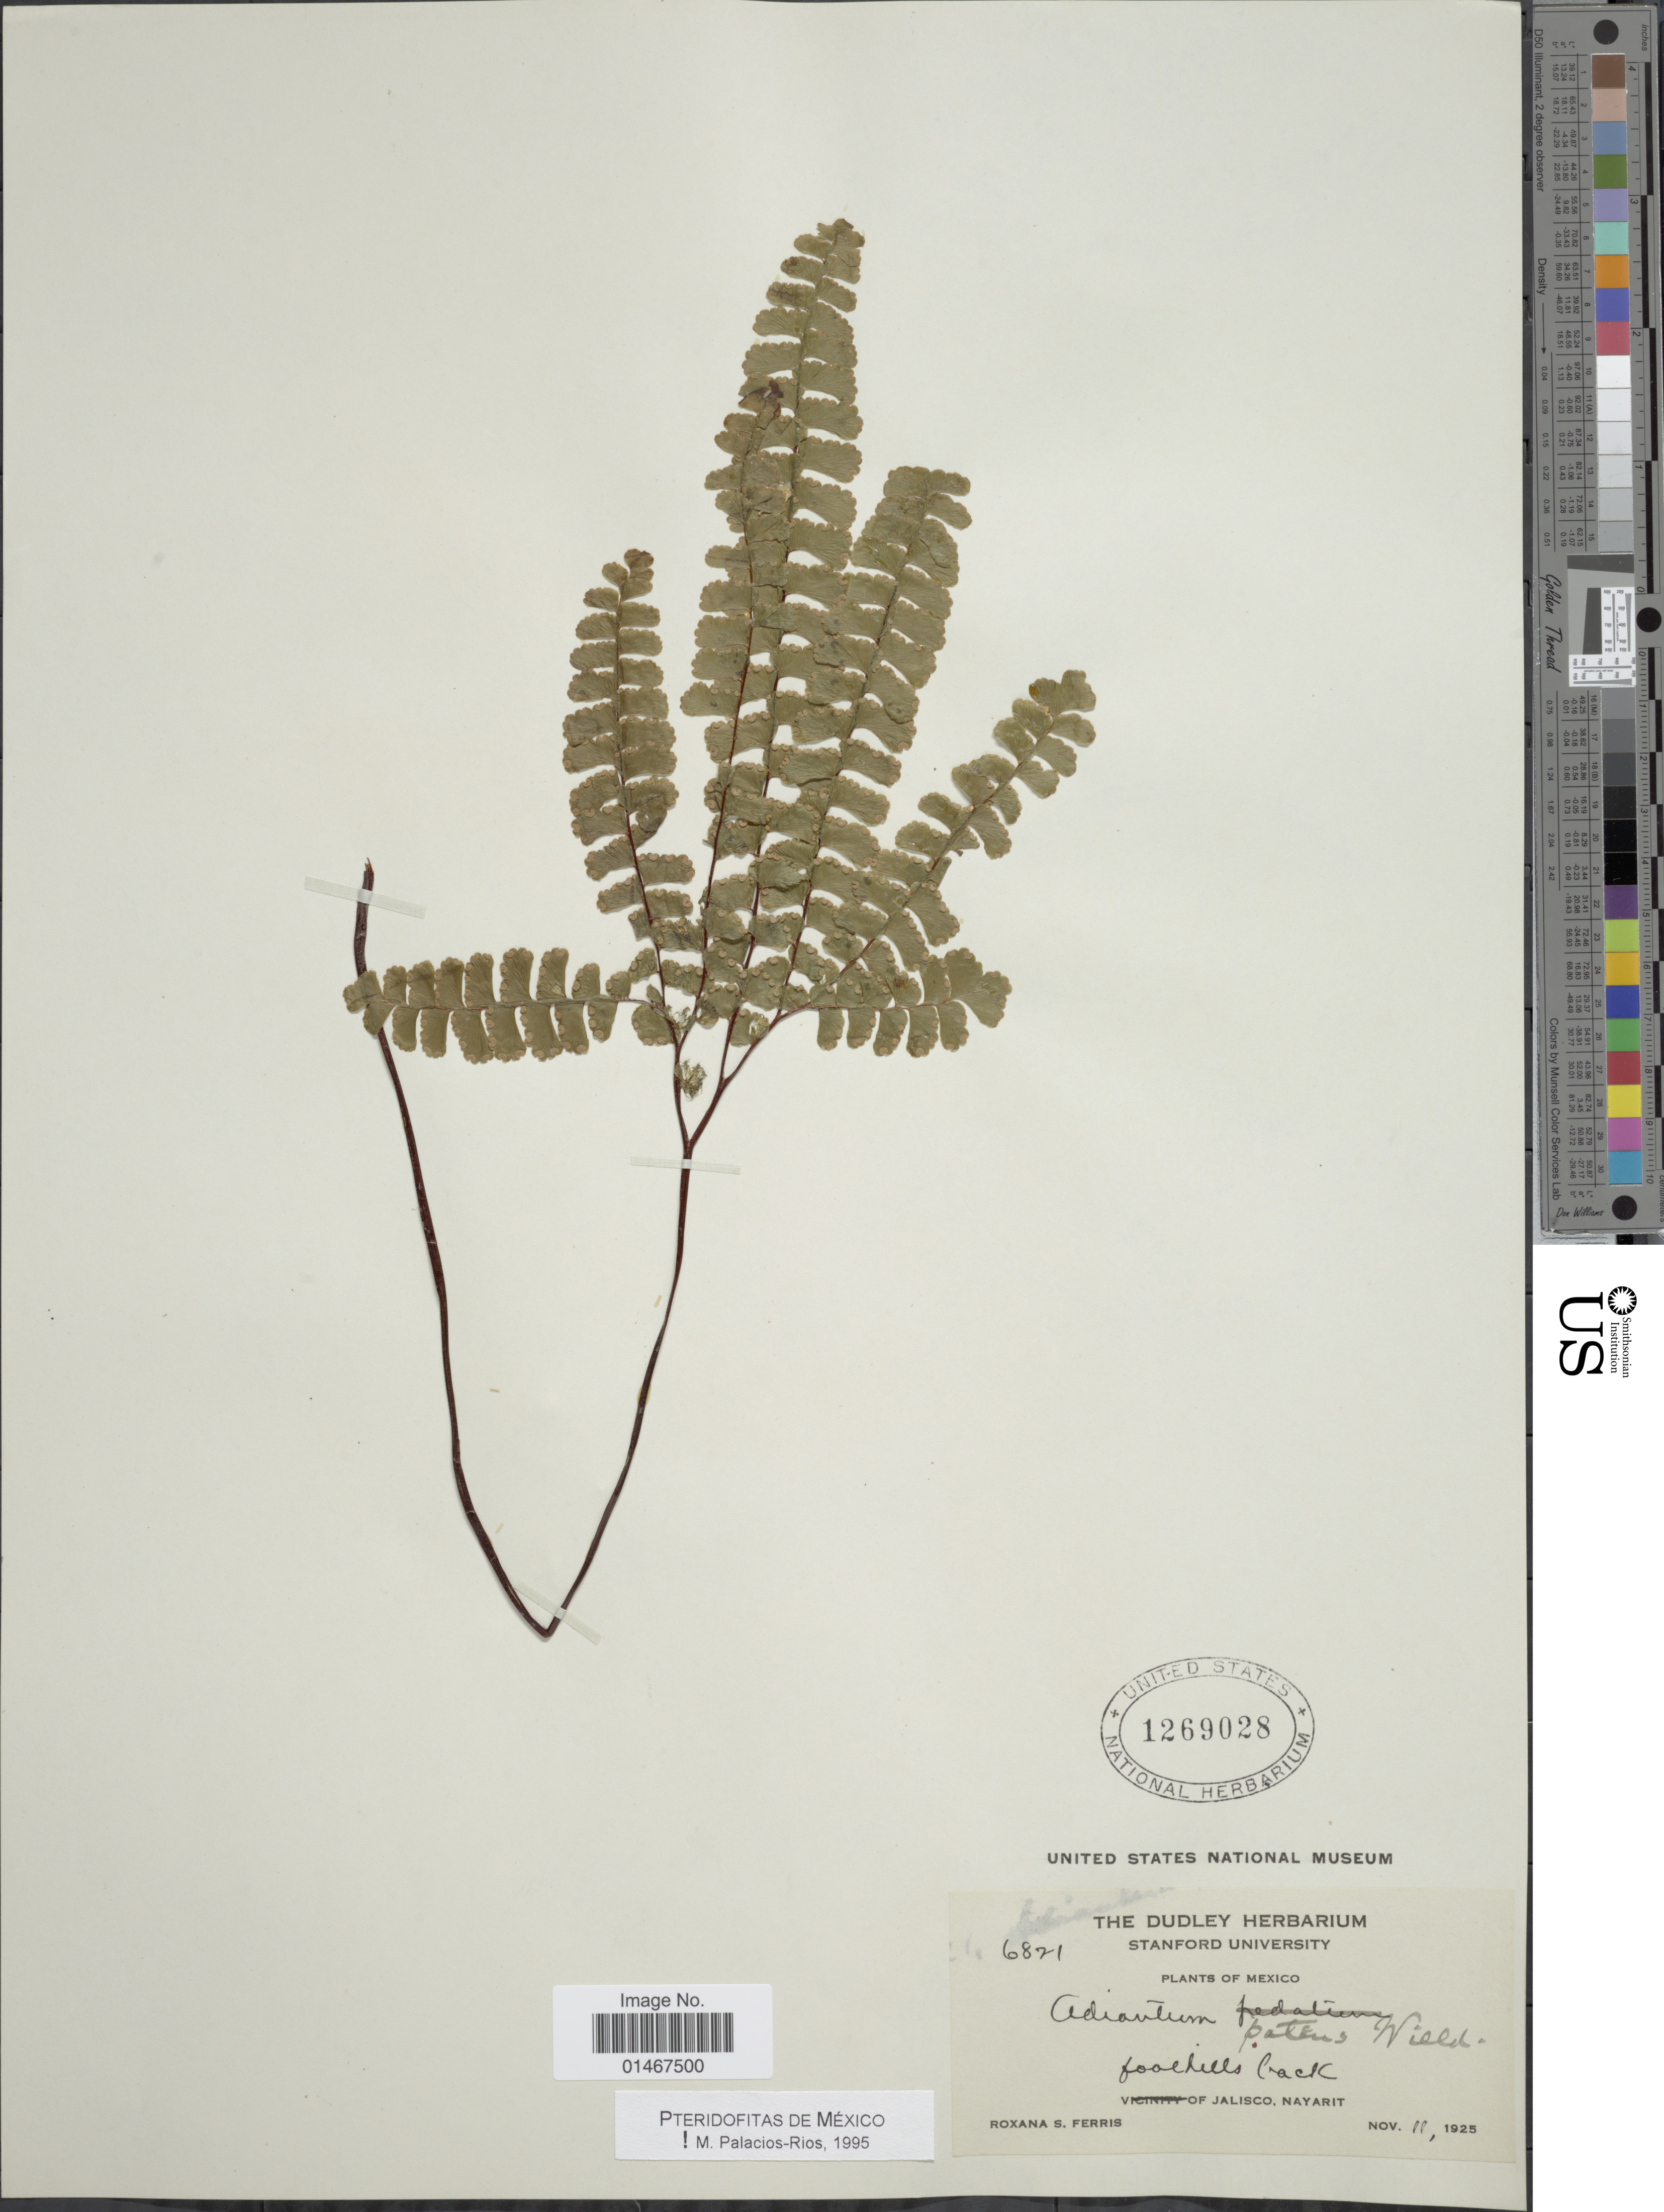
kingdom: Plantae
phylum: Tracheophyta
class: Polypodiopsida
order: Polypodiales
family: Pteridaceae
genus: Adiantum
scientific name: Adiantum patens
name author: Willd.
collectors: R. S. Ferris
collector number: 6821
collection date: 1925-11-11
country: Mexico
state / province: Jalisco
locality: Foothills track. Nayarit.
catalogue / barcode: US 1269028